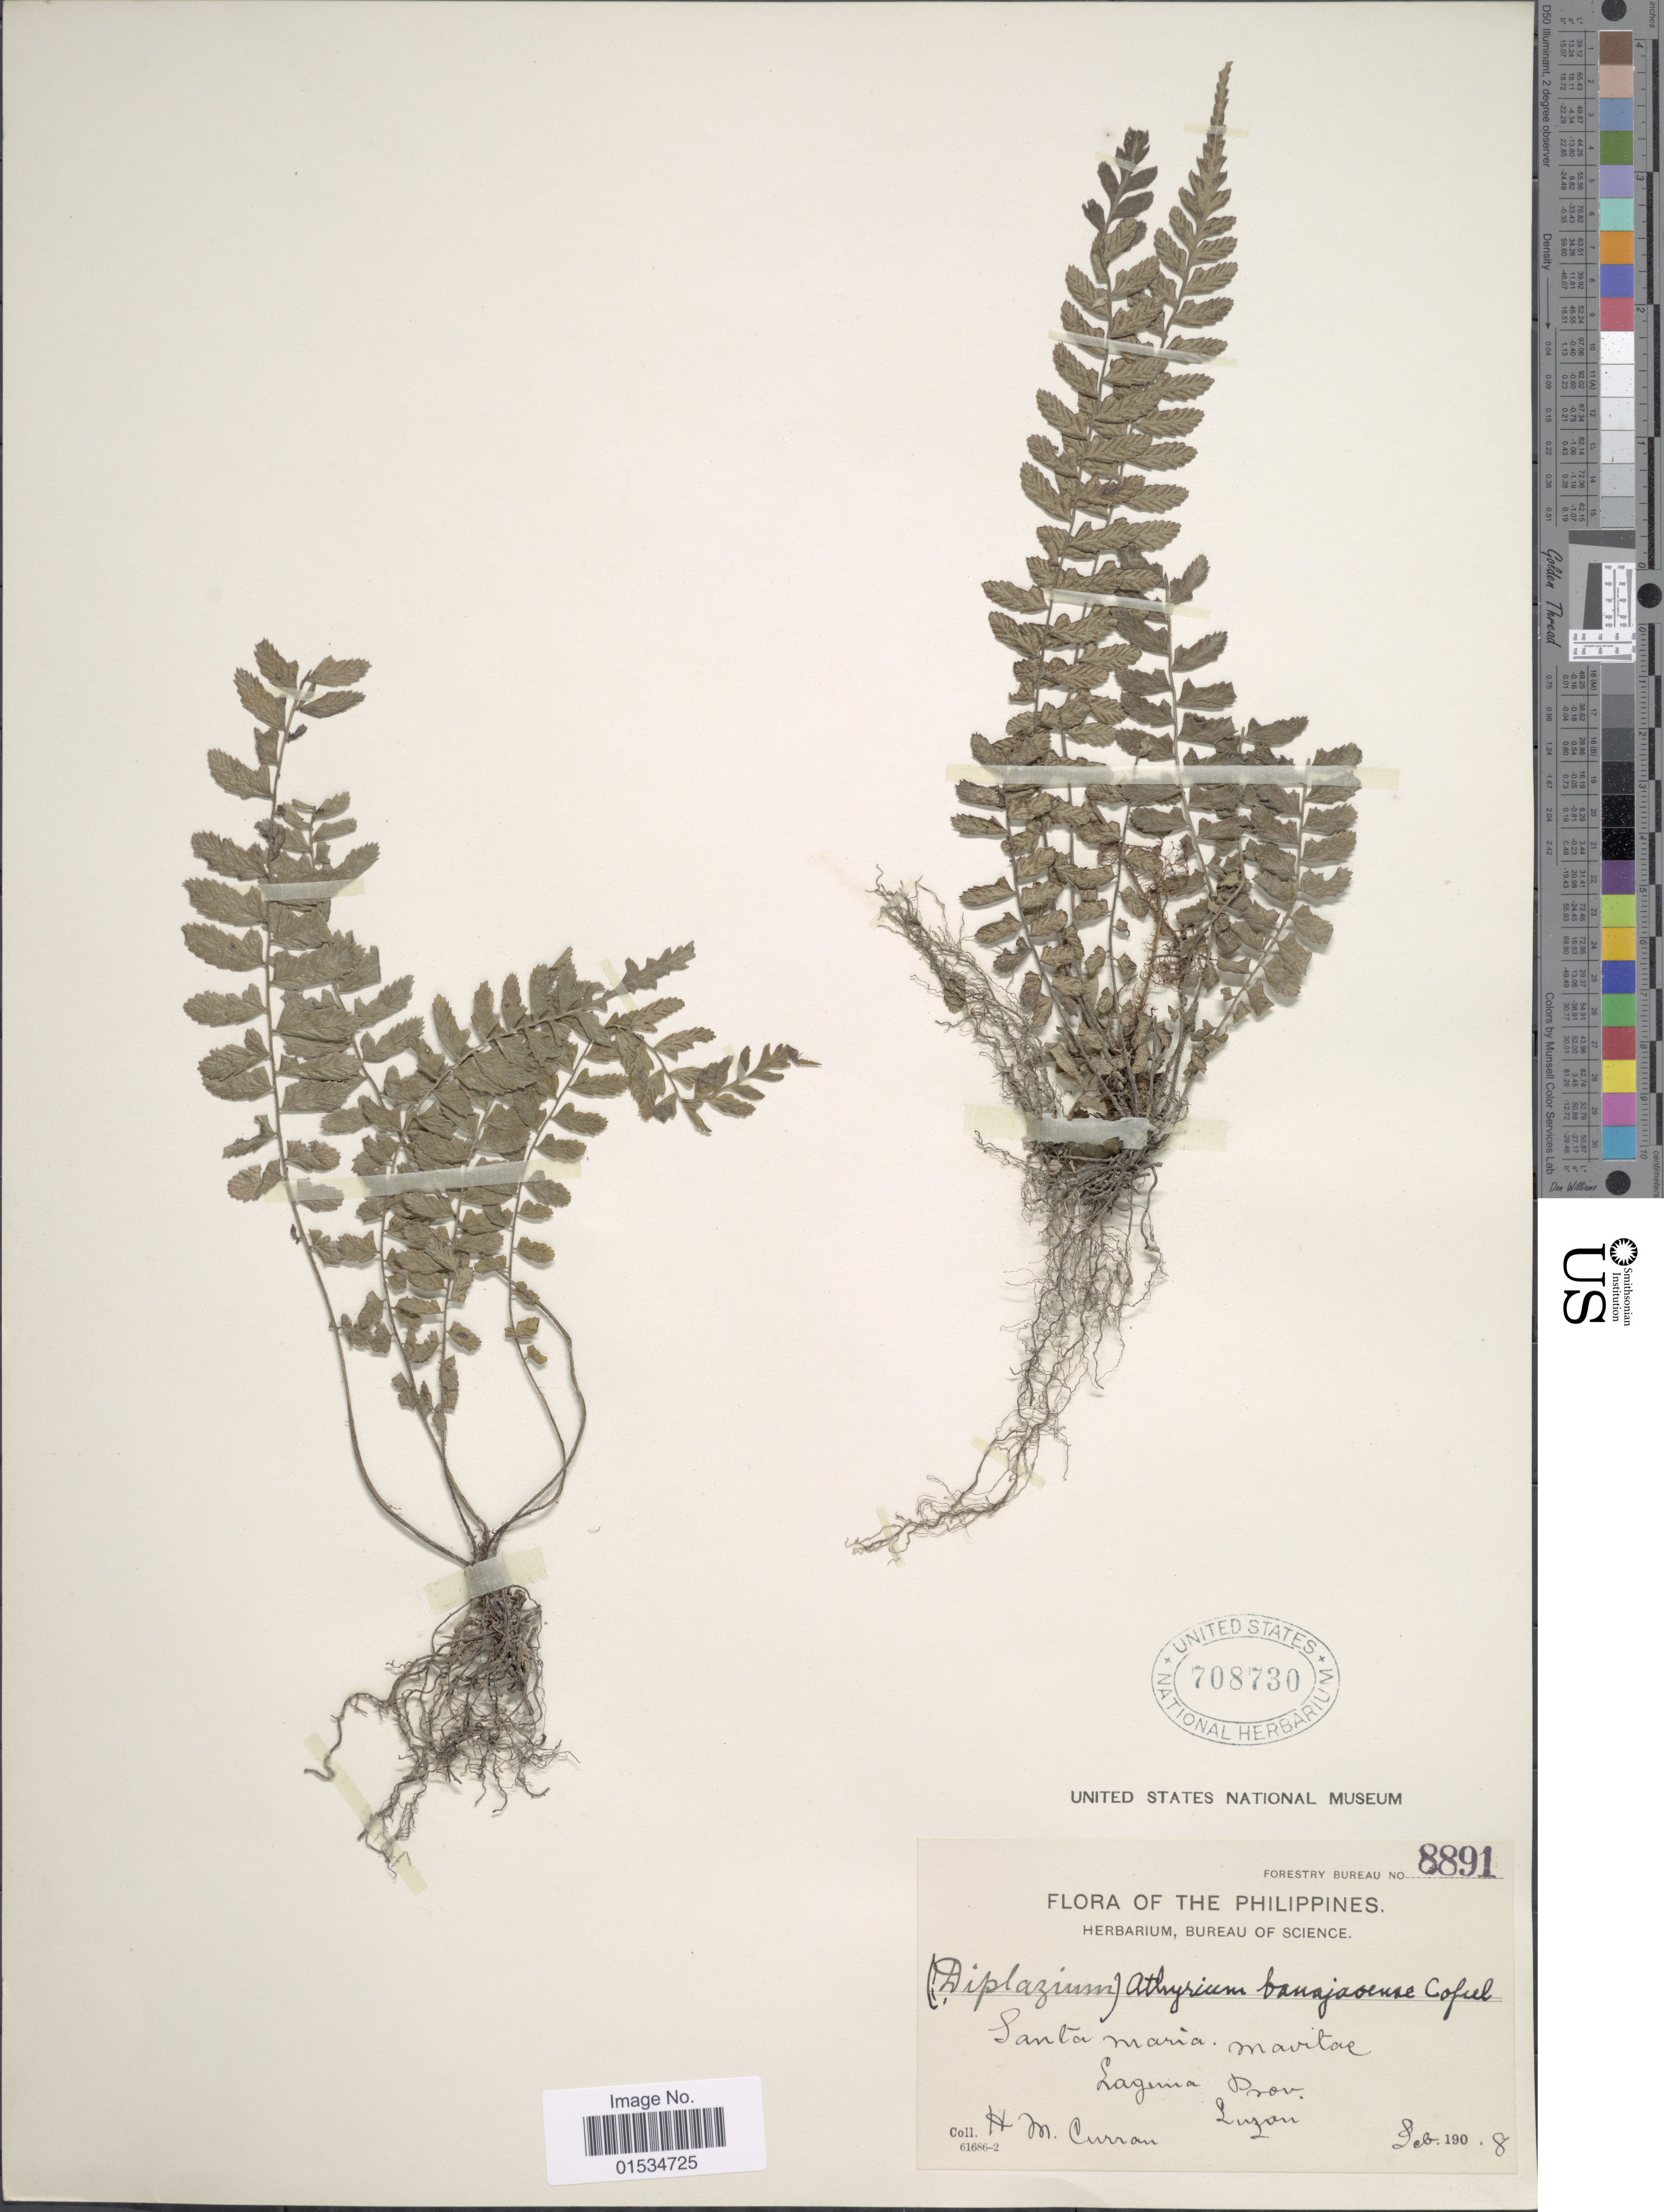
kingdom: Plantae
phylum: Tracheophyta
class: Polypodiopsida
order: Polypodiales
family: Athyriaceae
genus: Diplazium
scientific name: Diplazium banajaoense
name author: (Copel.) C. Chr.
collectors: H. M. Curran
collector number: Forestry Bureau 8891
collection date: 1908-02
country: Philippines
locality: Santa Marua, Mavitae, Laguna Prov. Luzon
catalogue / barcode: US 708730